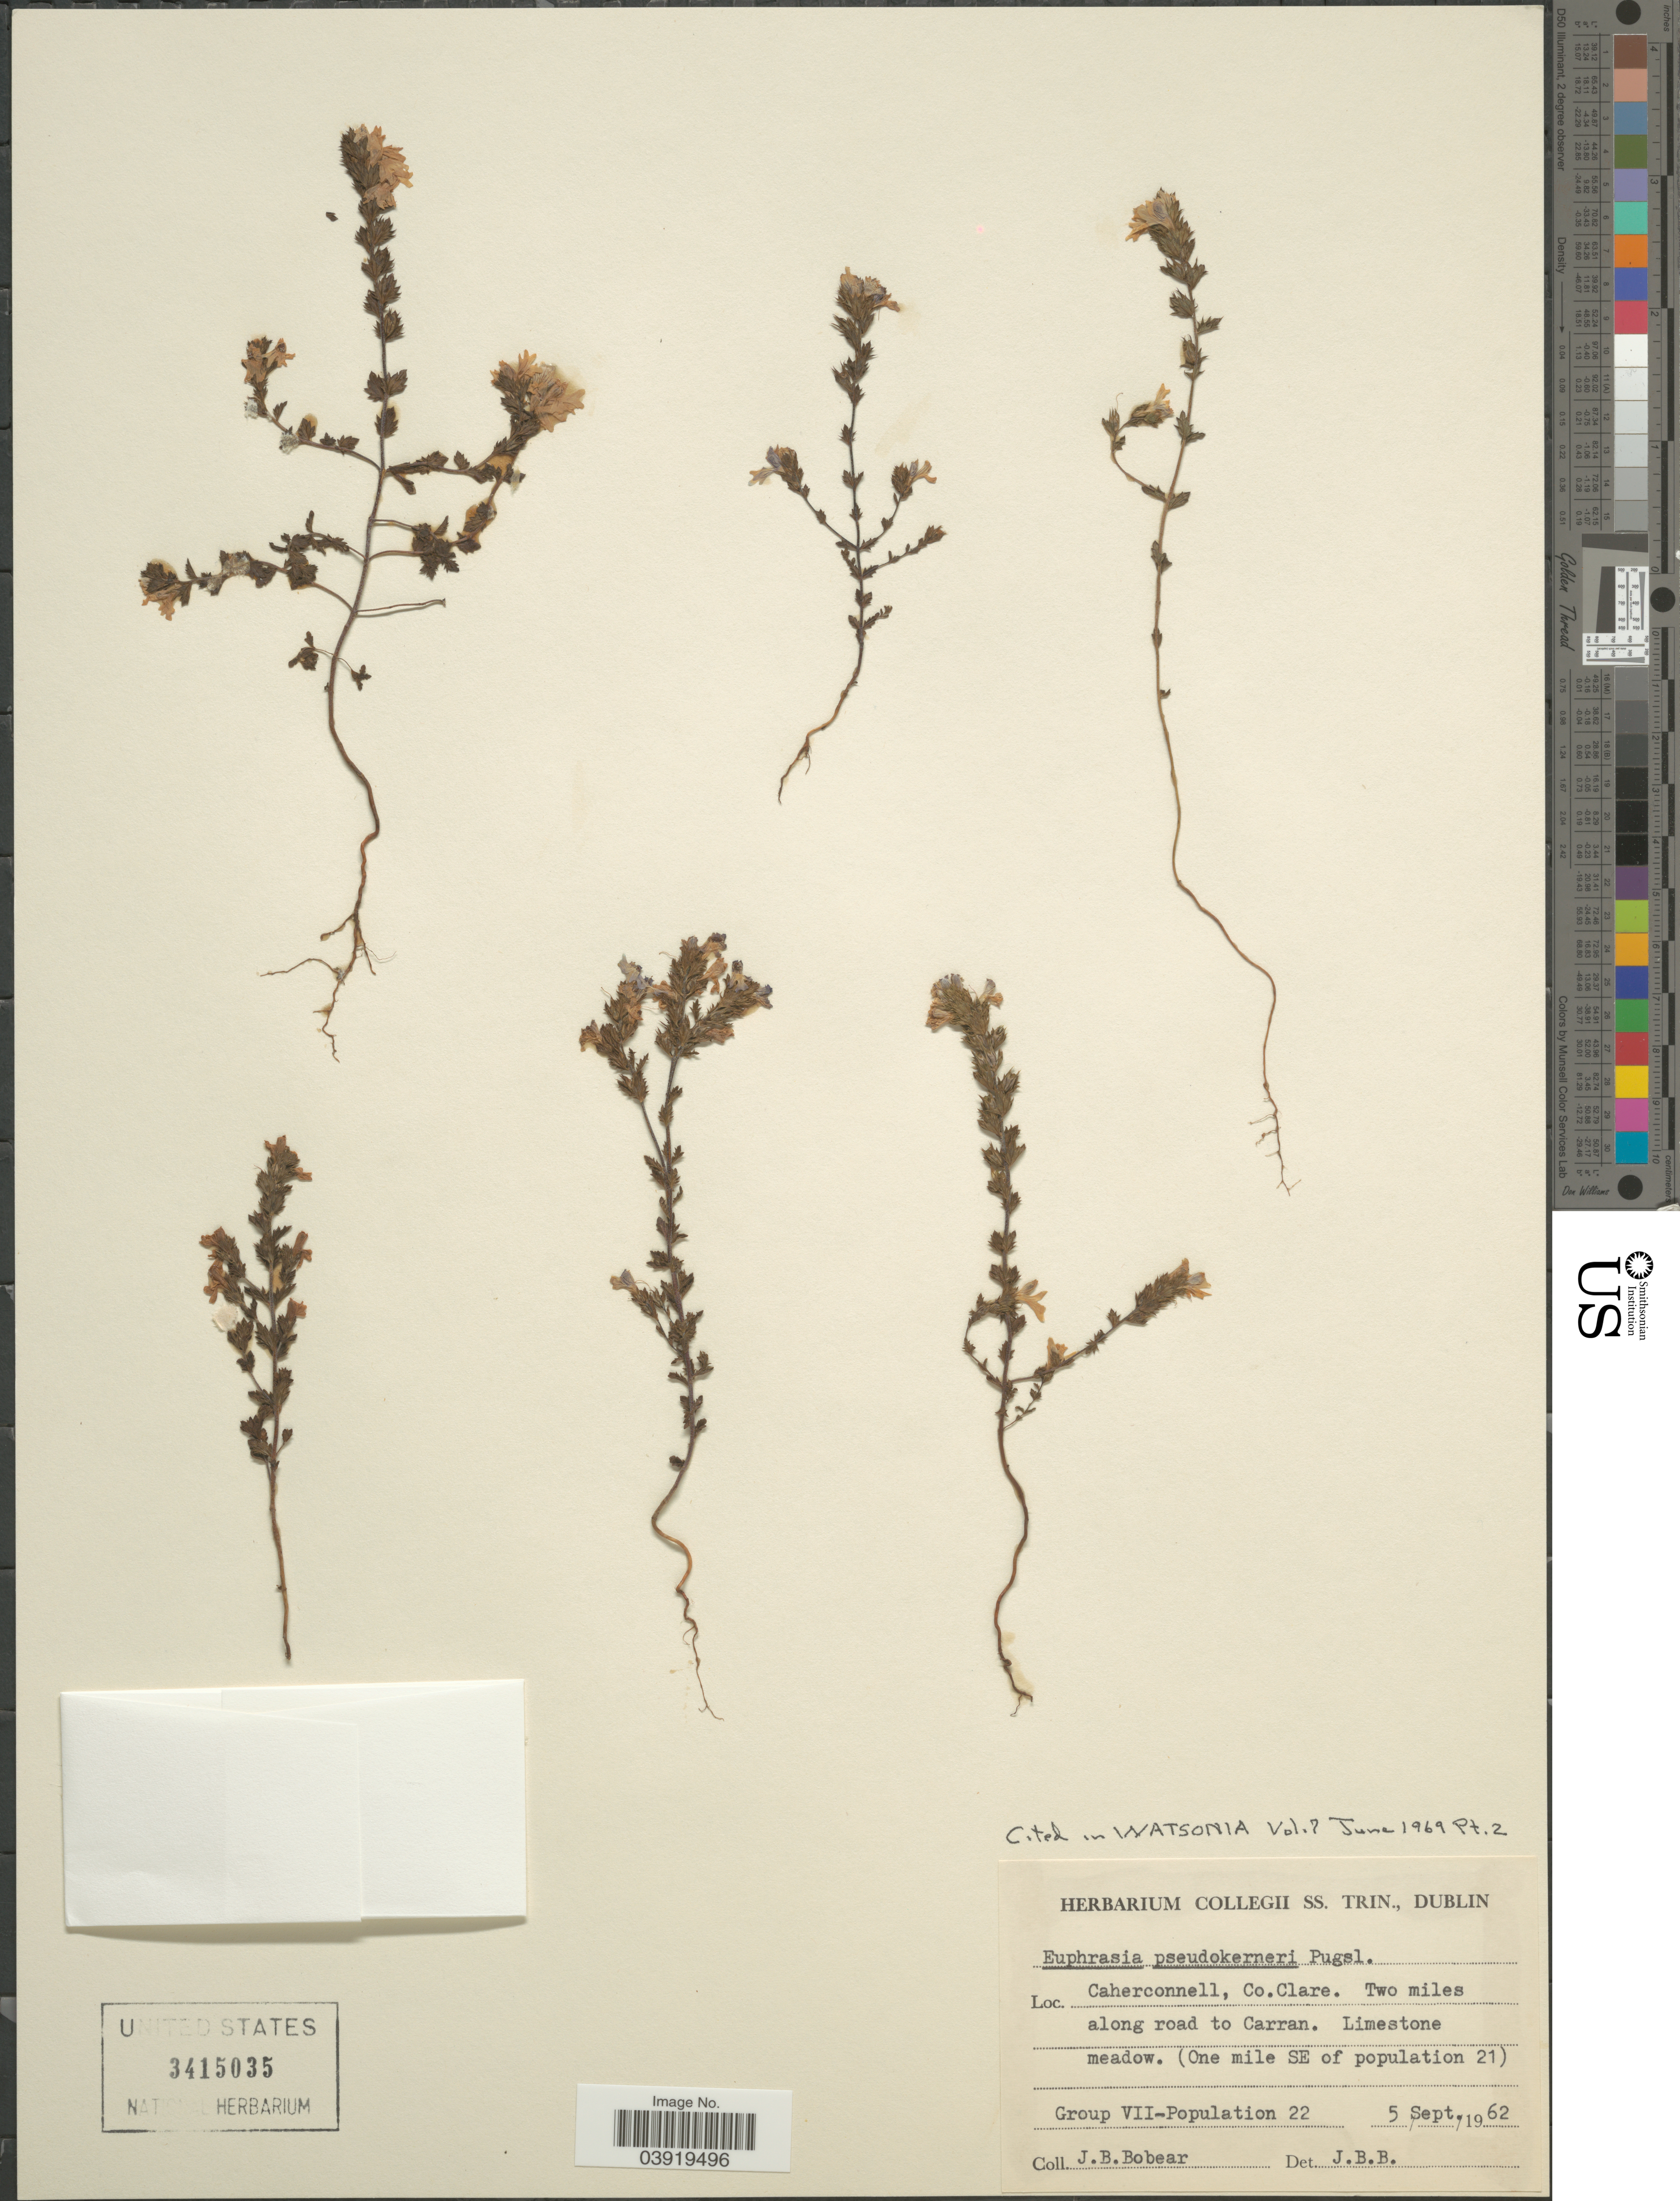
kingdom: Plantae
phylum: Tracheophyta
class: Magnoliopsida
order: Lamiales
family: Orobanchaceae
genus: Euphrasia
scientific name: Euphrasia pseudokemeri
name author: Pugsley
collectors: J. Bobear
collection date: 1962-09-05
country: Ireland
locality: Caherconnell, Co. Clare. Two miles along road to Carran. Limestone meadow. (One mile SE of population 21).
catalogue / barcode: US 3415035